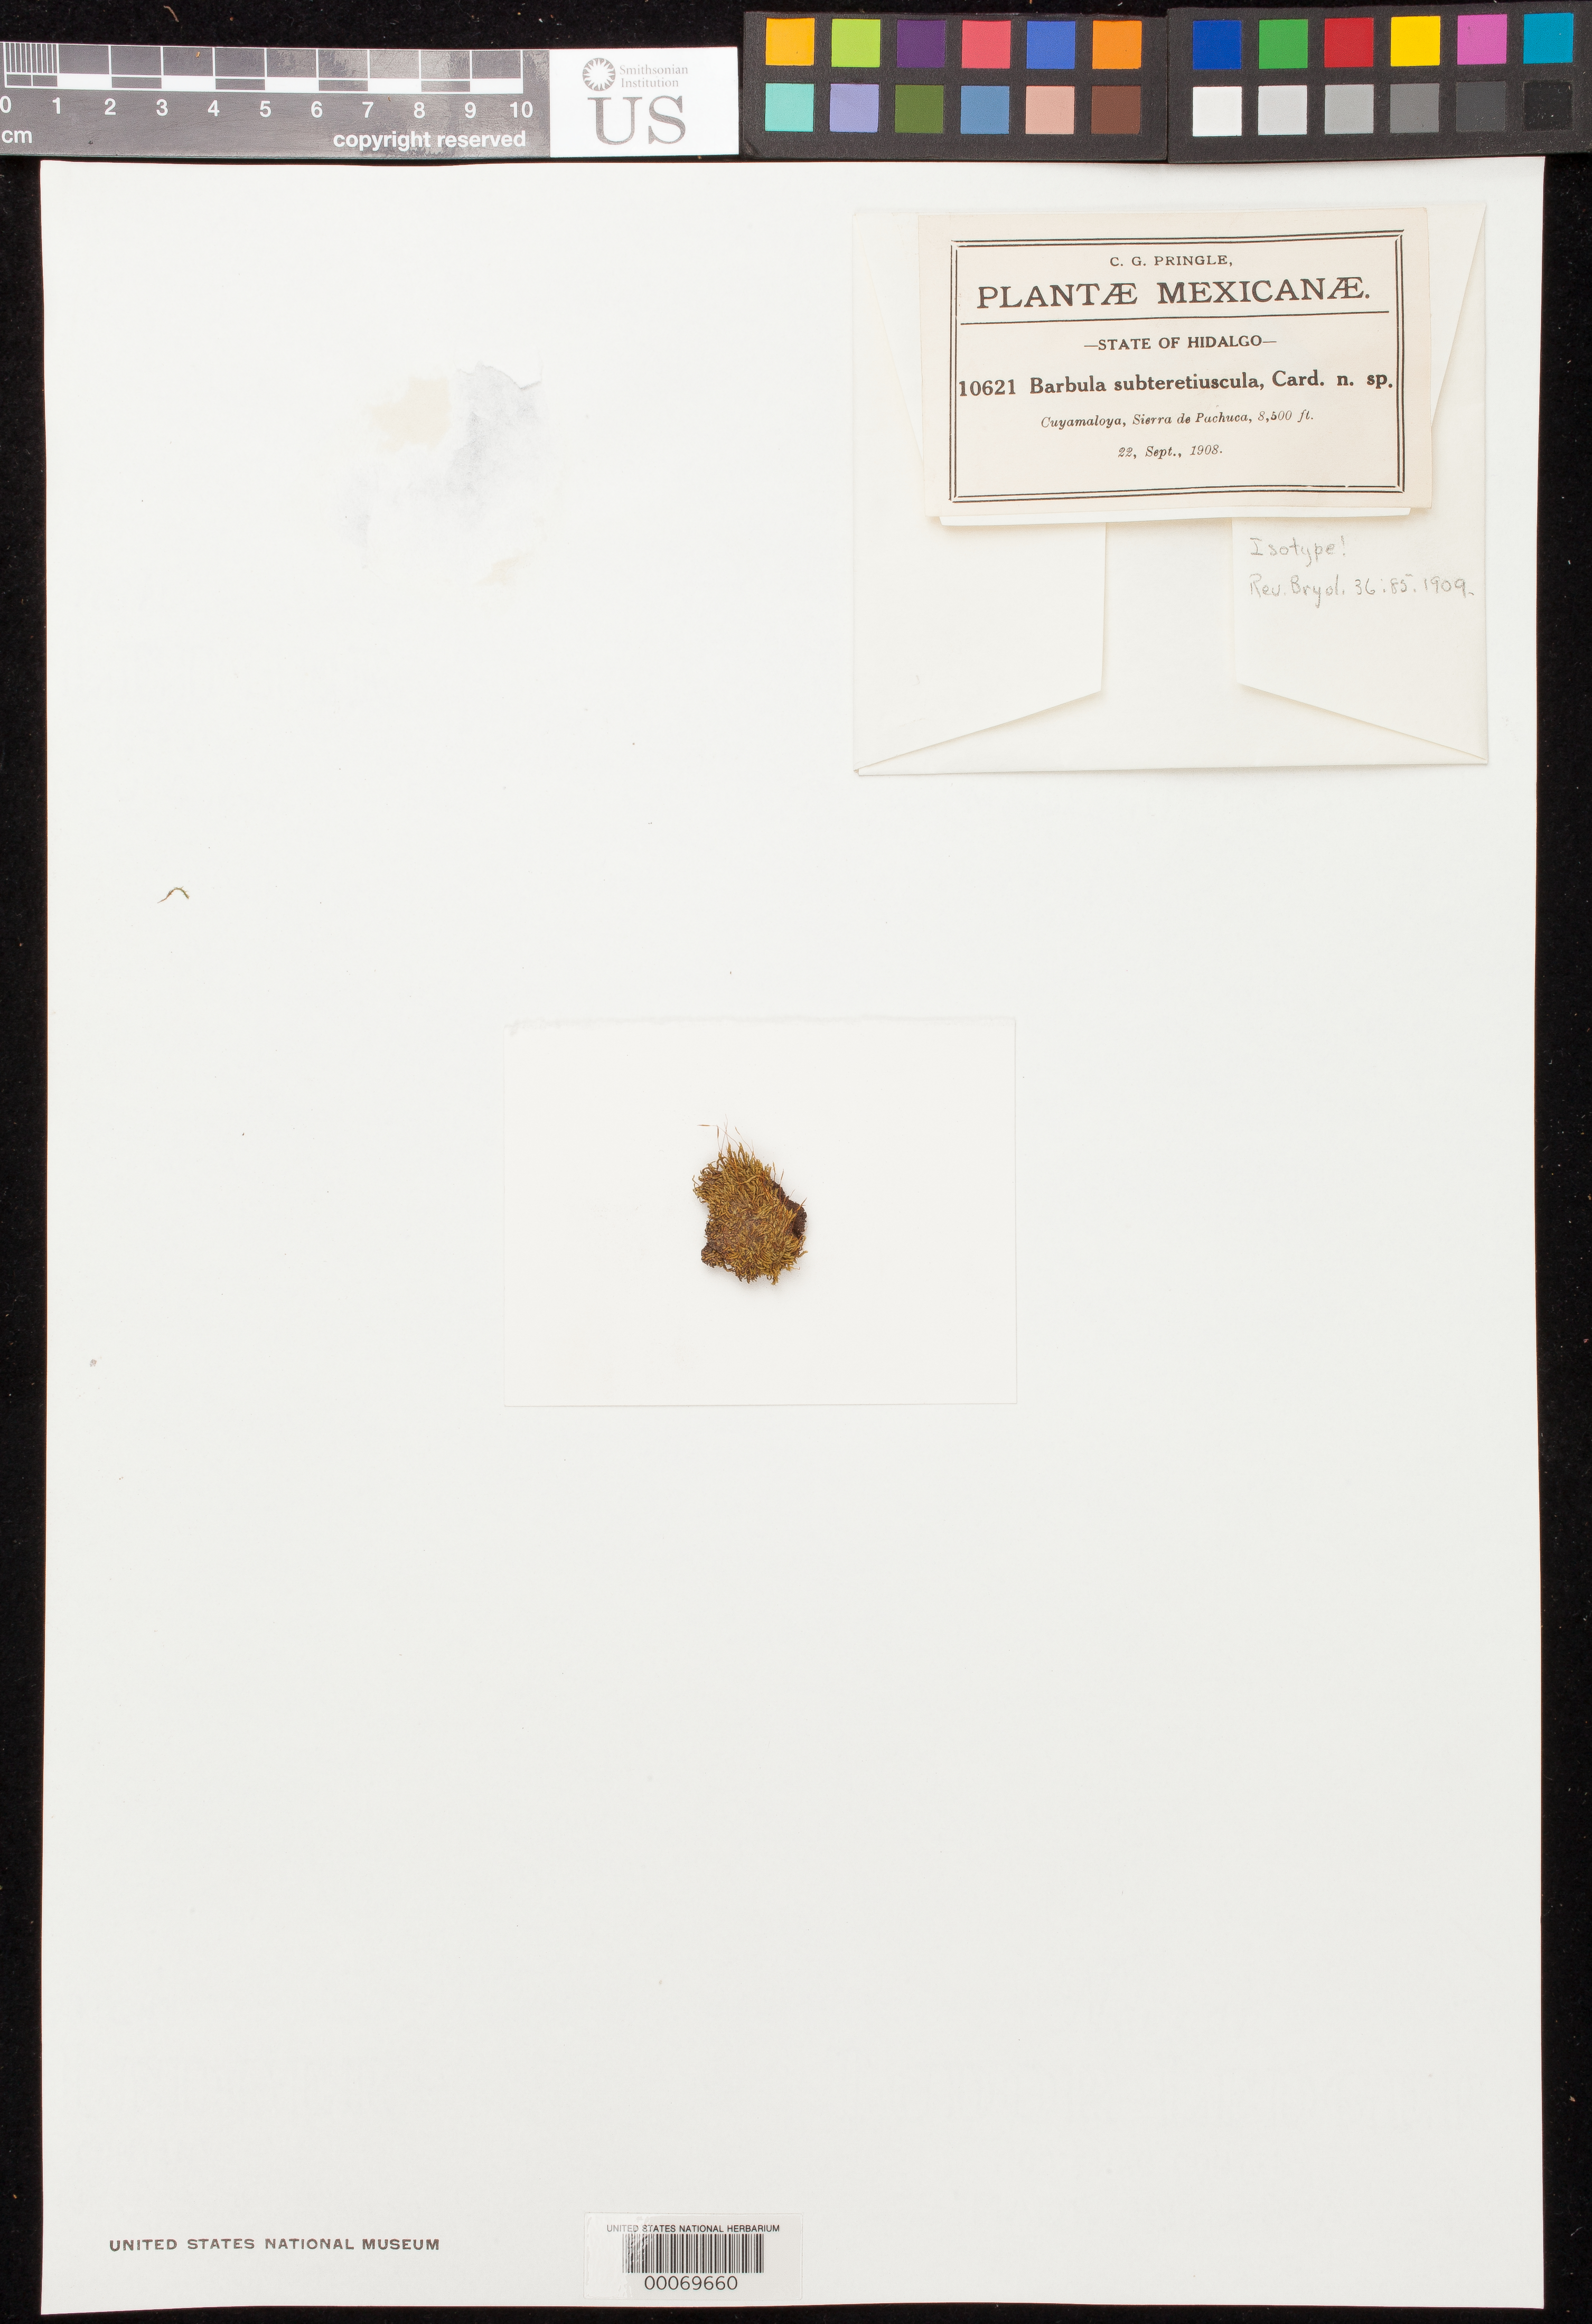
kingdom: Plantae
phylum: Bryophyta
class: Bryopsida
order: Pottiales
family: Pottiaceae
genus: Barbula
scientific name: Barbula subteretiuscula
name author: Cardot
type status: Isotype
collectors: C. G. Pringle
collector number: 10621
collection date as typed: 22 Sep 1908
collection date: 1908-09-22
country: Mexico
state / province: Hidalgo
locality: Cuyamaloya, Sierra de Puchuca.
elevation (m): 2591